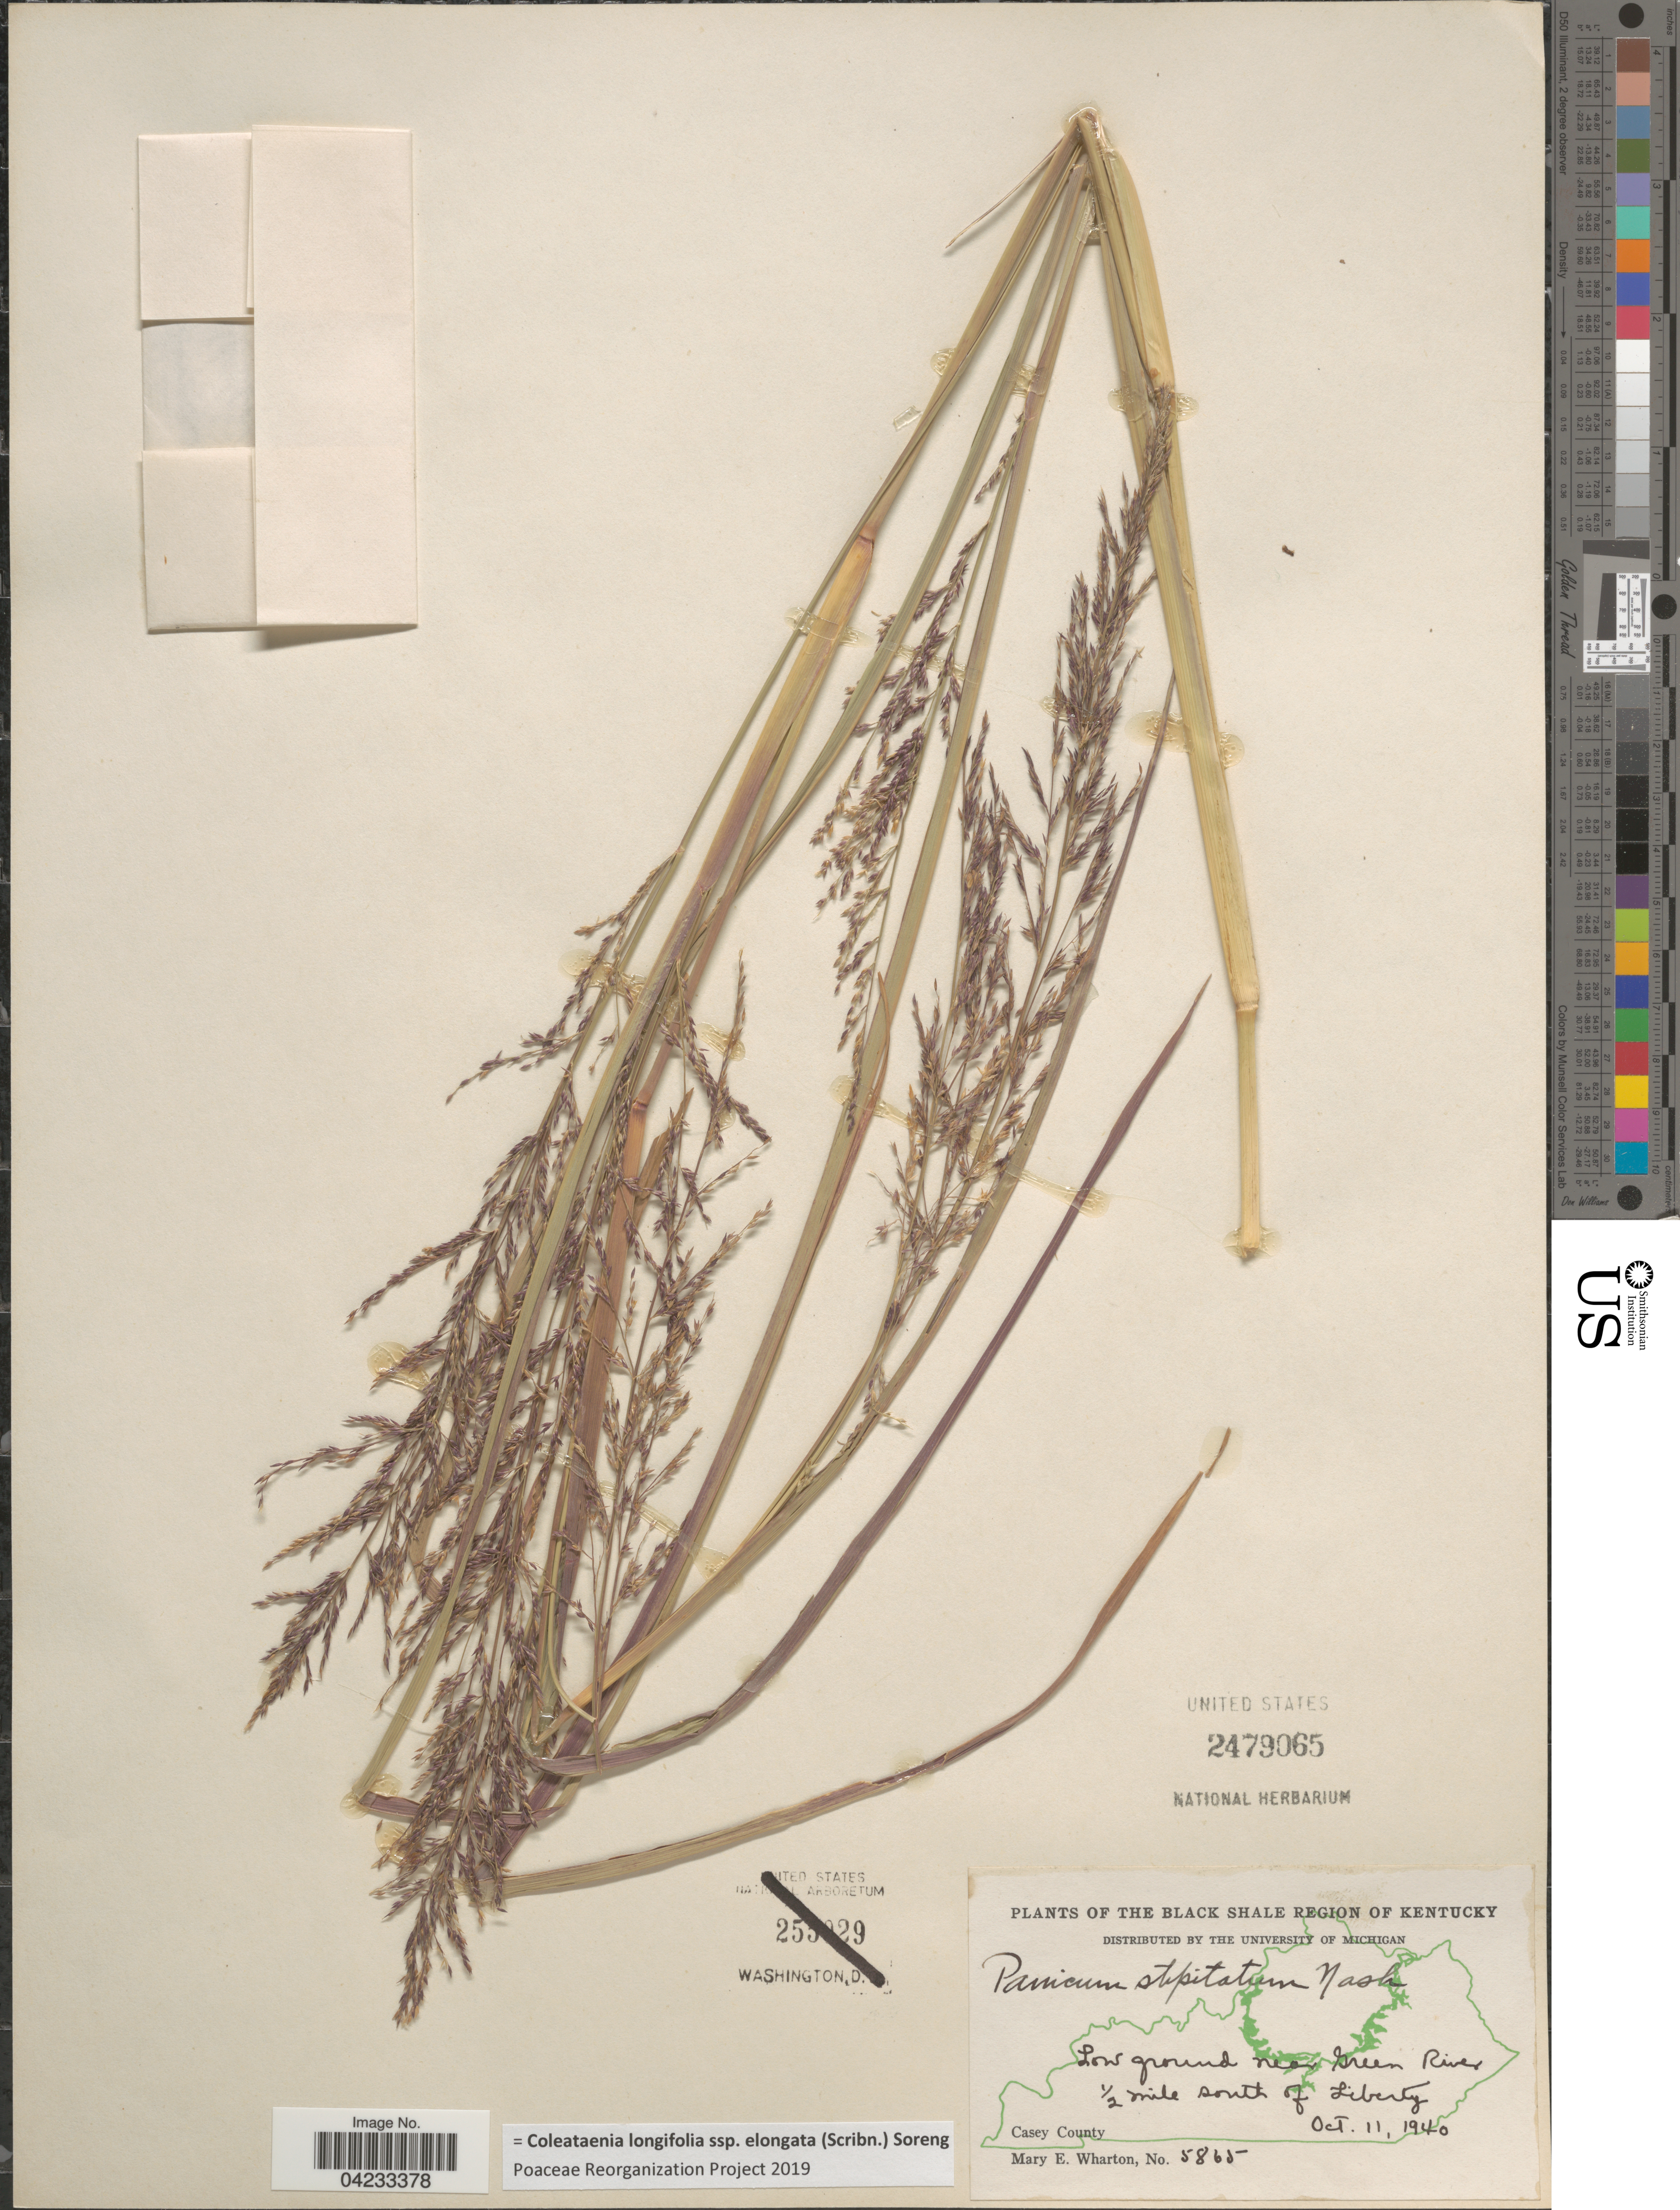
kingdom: Plantae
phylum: Tracheophyta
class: Liliopsida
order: Poales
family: Poaceae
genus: Coleataenia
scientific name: Coleataenia longifolia subsp. elongata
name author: (Scribn.) Soreng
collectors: M. Wharton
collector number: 5865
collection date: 1940-10-11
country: United States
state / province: Kentucky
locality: The Black Shale Region Of Kentucky. Low ground near Green River 1/2 mile south of Liberty. Casey County.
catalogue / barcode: US 2479065